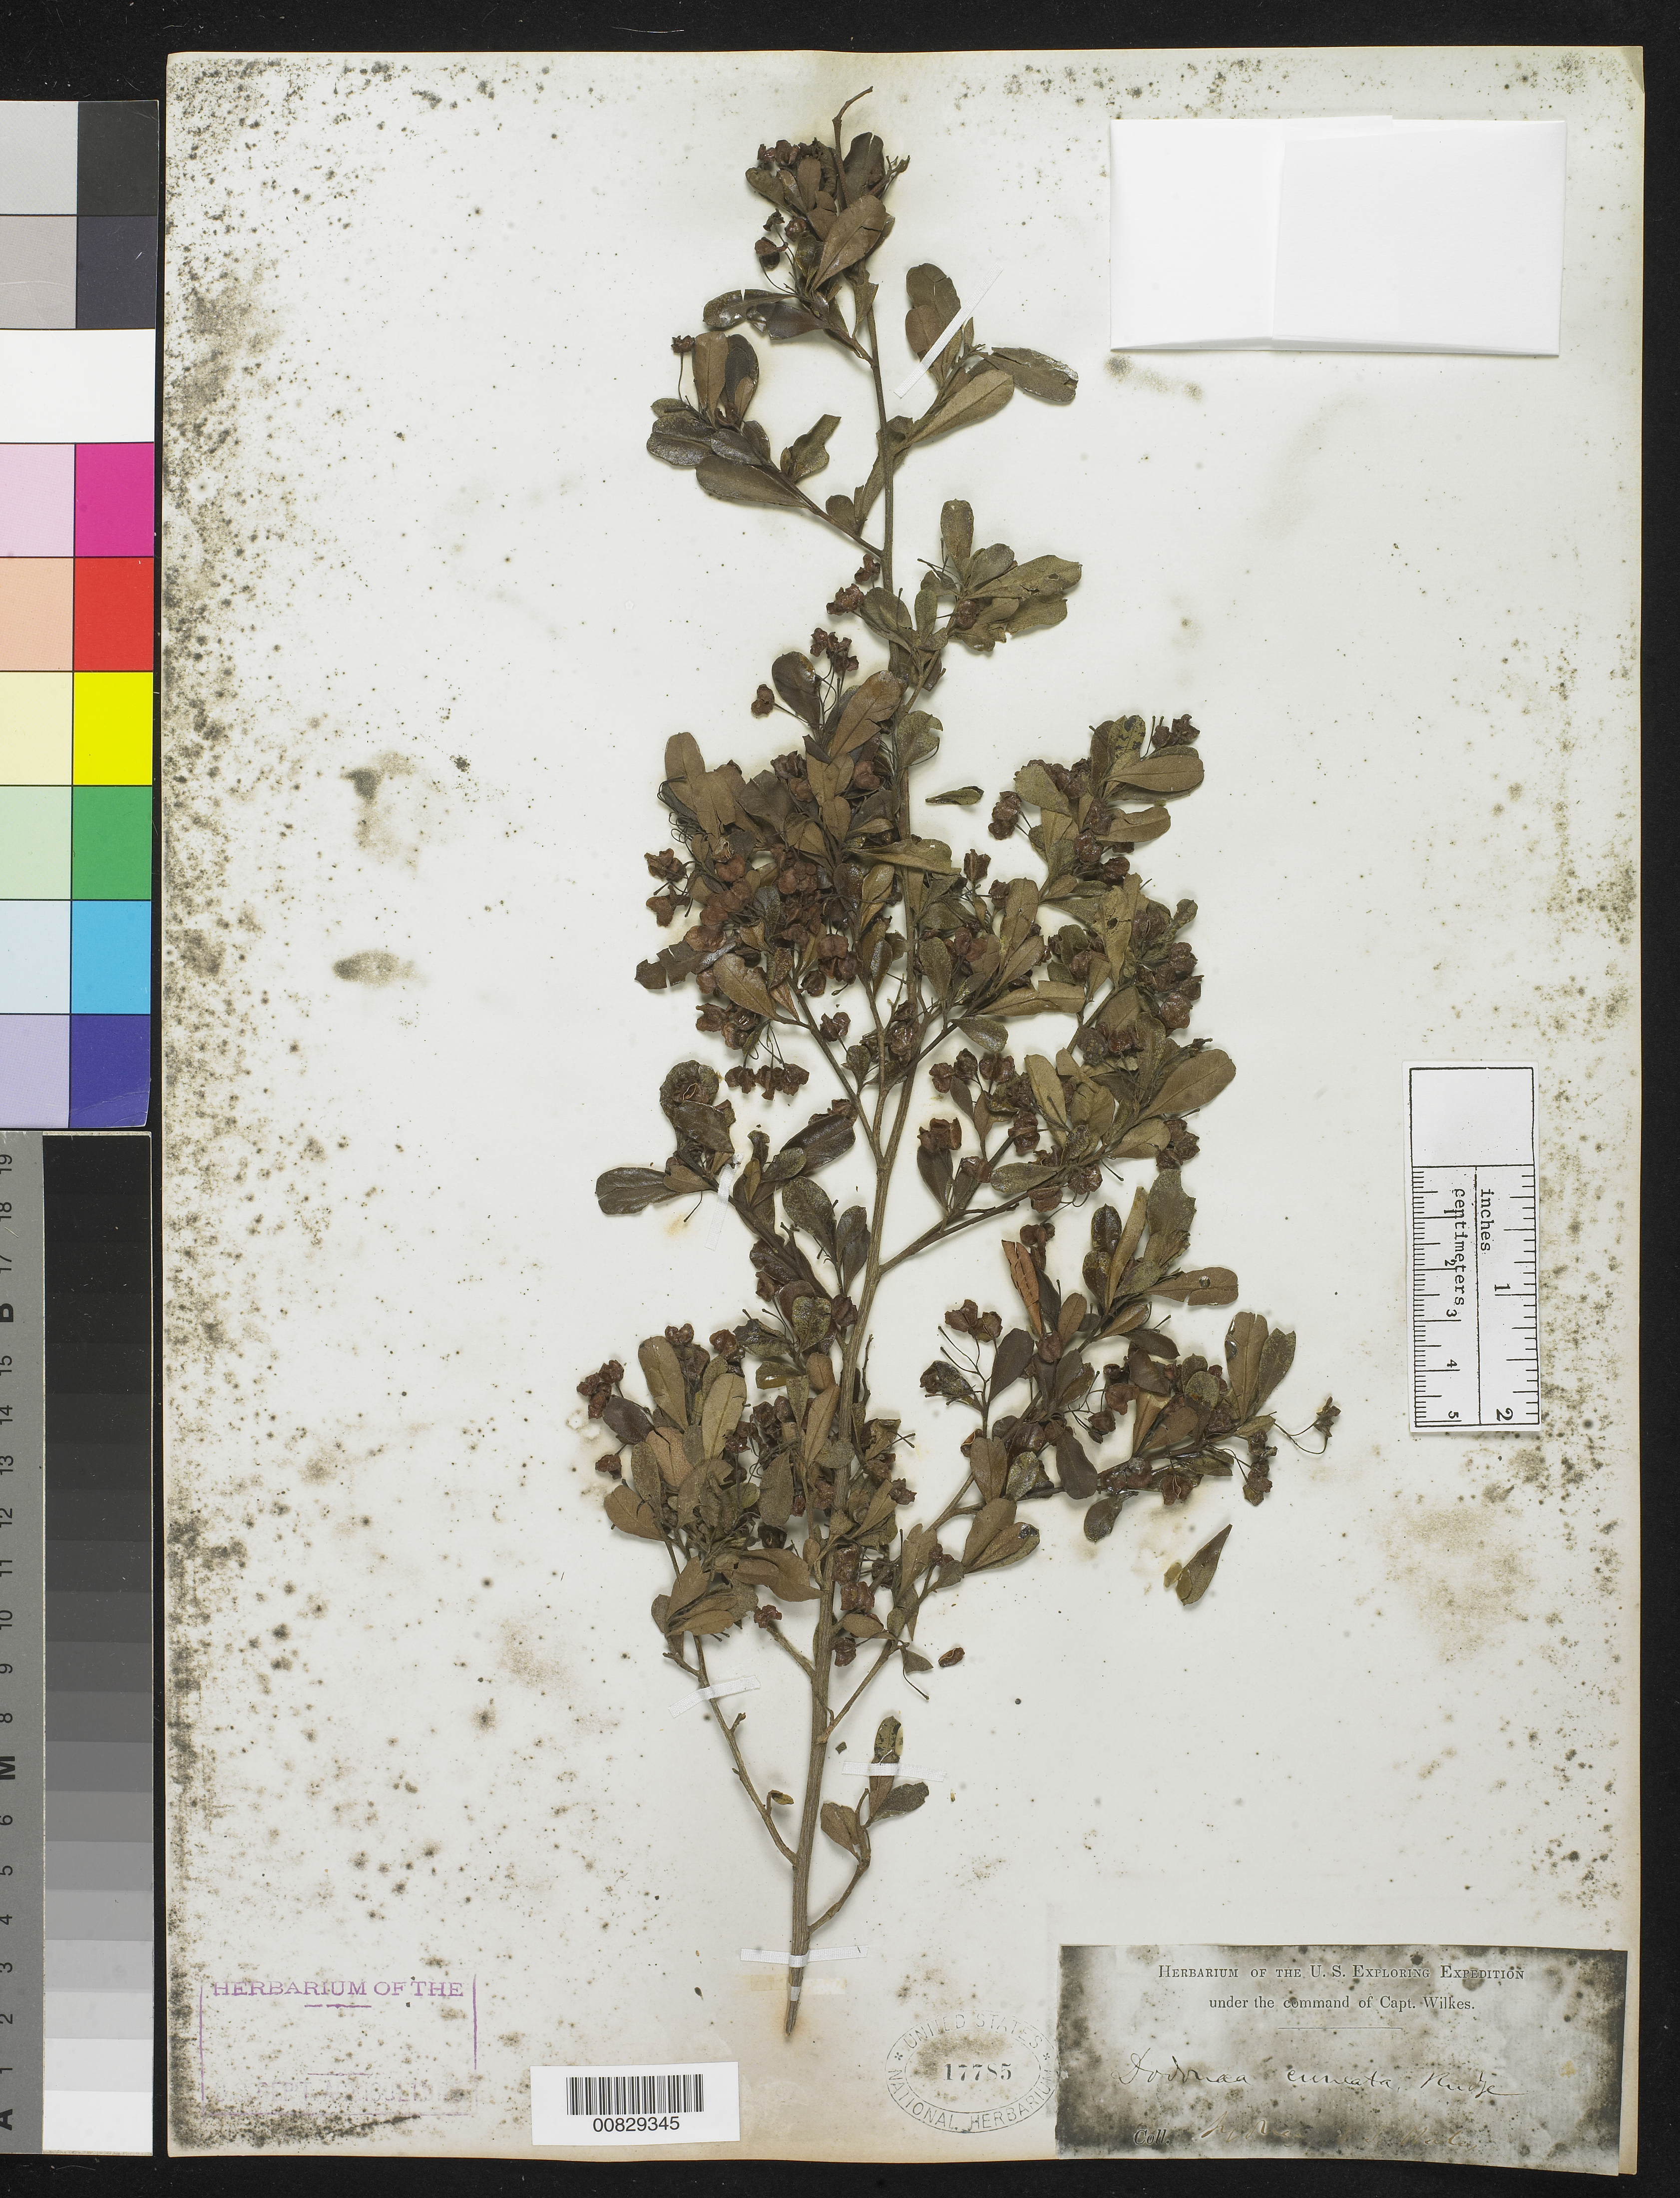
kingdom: Plantae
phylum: Tracheophyta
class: Magnoliopsida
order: Sapindales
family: Sapindaceae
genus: Dodonaea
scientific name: Dodonaea cuneata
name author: Sm.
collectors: Wilkes Explor. Exped.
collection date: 1838/1842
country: Australia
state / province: New South Wales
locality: Sydney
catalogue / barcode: US 17785